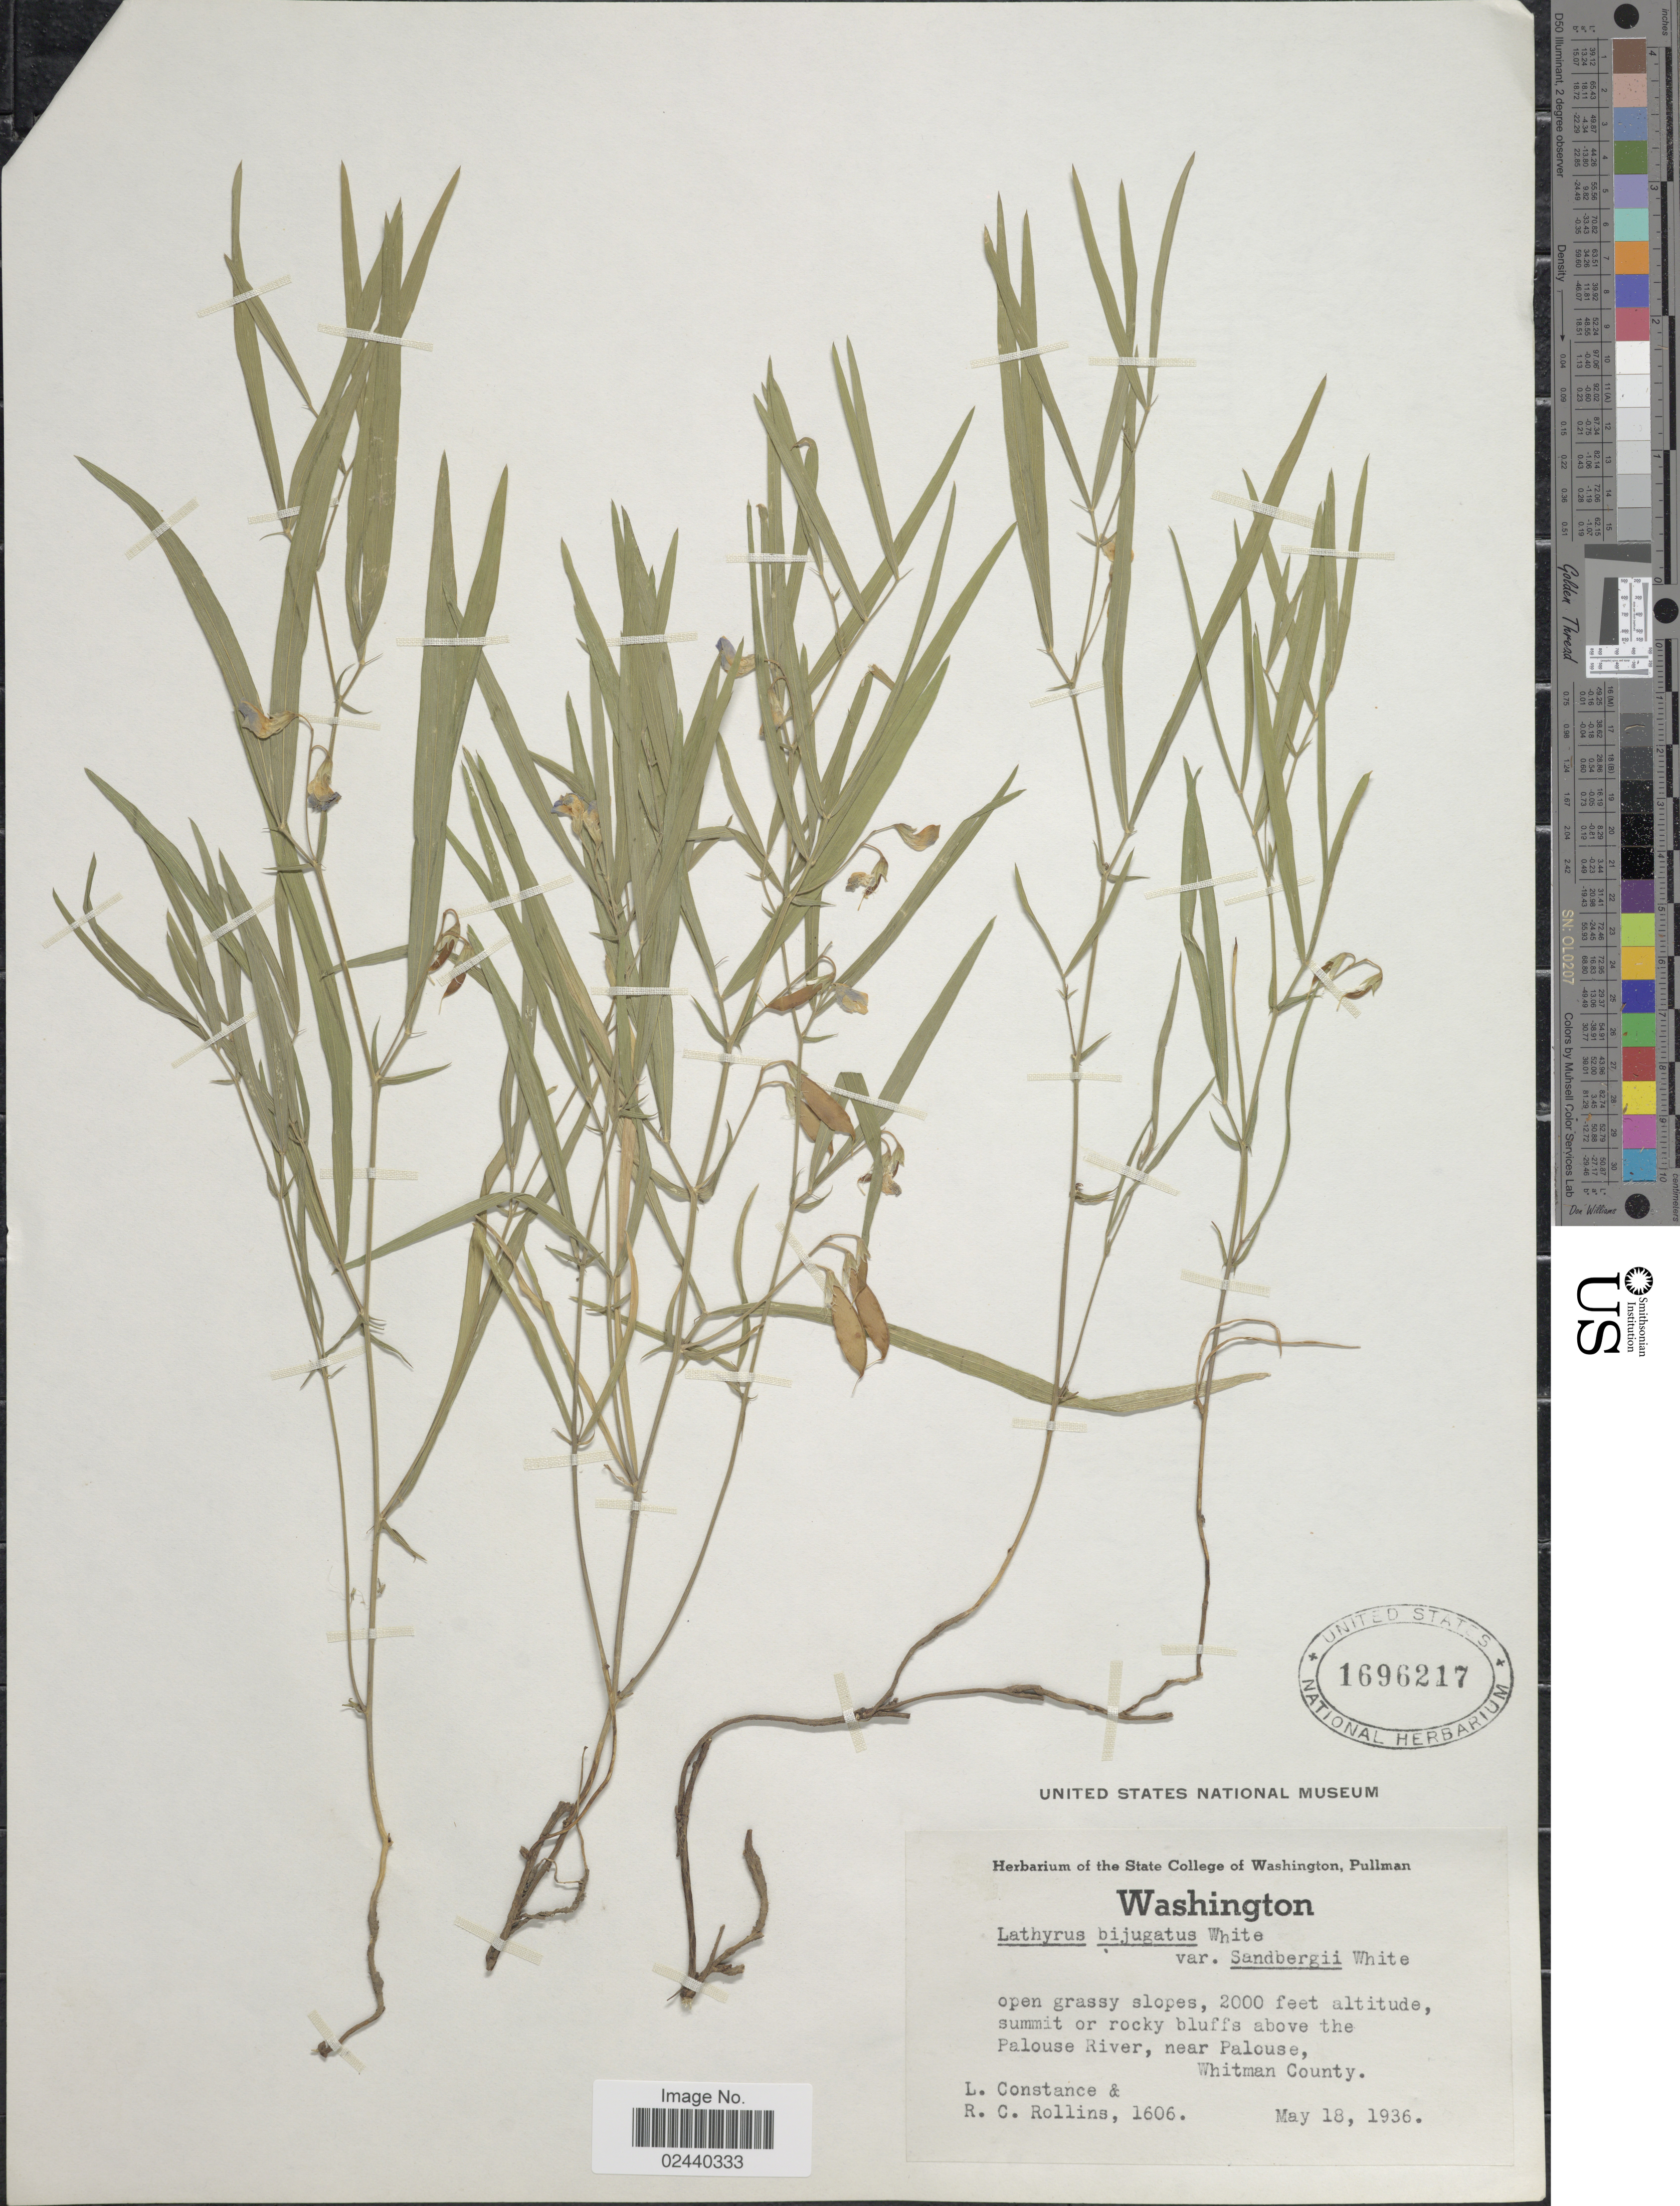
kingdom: Plantae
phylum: Tracheophyta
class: Magnoliopsida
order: Fabales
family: Fabaceae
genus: Lathyrus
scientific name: Lathyrus bijugatus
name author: T.G. White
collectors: L. Constance & R. C. Rollins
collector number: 1606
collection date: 1936-05-18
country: United States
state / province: Washington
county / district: Whitman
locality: summit or rocky bluffs above the Palouse River, near Palouse, Whitman County.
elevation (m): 610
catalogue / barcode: US 1696217